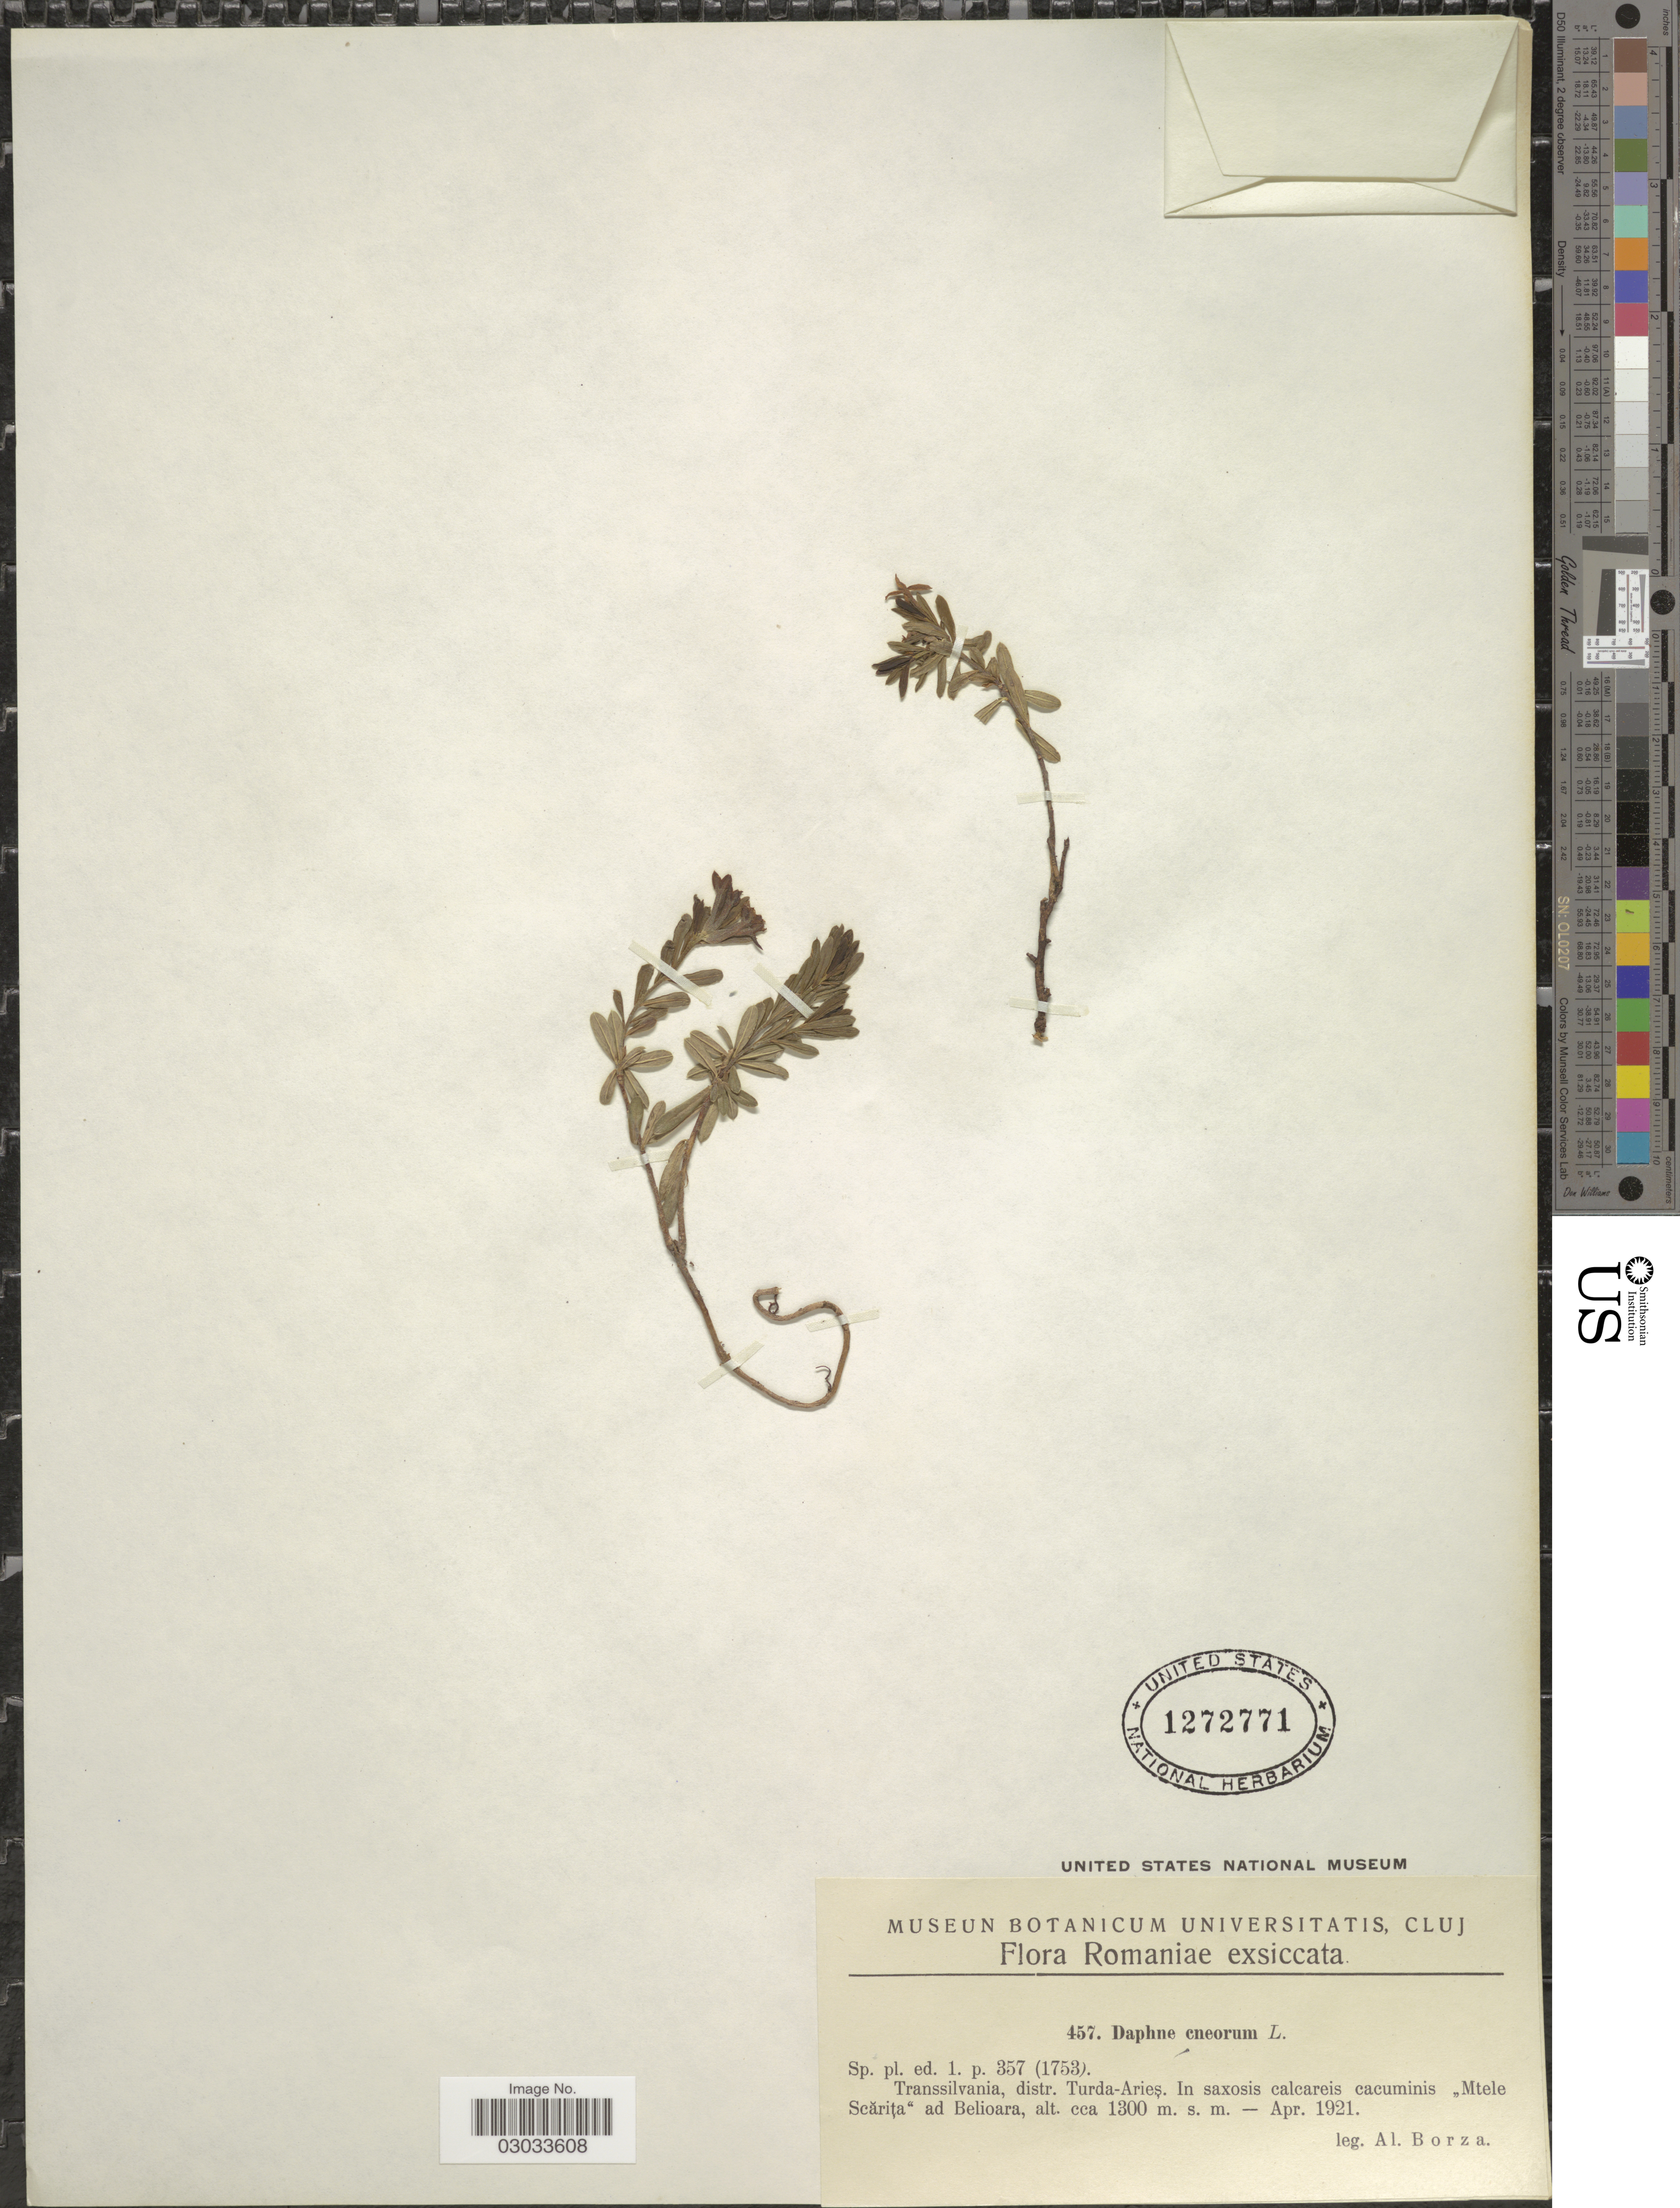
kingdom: Plantae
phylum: Tracheophyta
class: Magnoliopsida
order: Malvales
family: Thymelaeaceae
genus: Daphne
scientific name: Daphne cneorum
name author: L.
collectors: A. Borza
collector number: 457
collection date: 1921-04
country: Romania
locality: Transsilvania, distr. Turda-Aries. In saxosis calcareis cacuminis "Mtele Scarita" ad Belioara.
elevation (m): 1300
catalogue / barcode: US 1272771